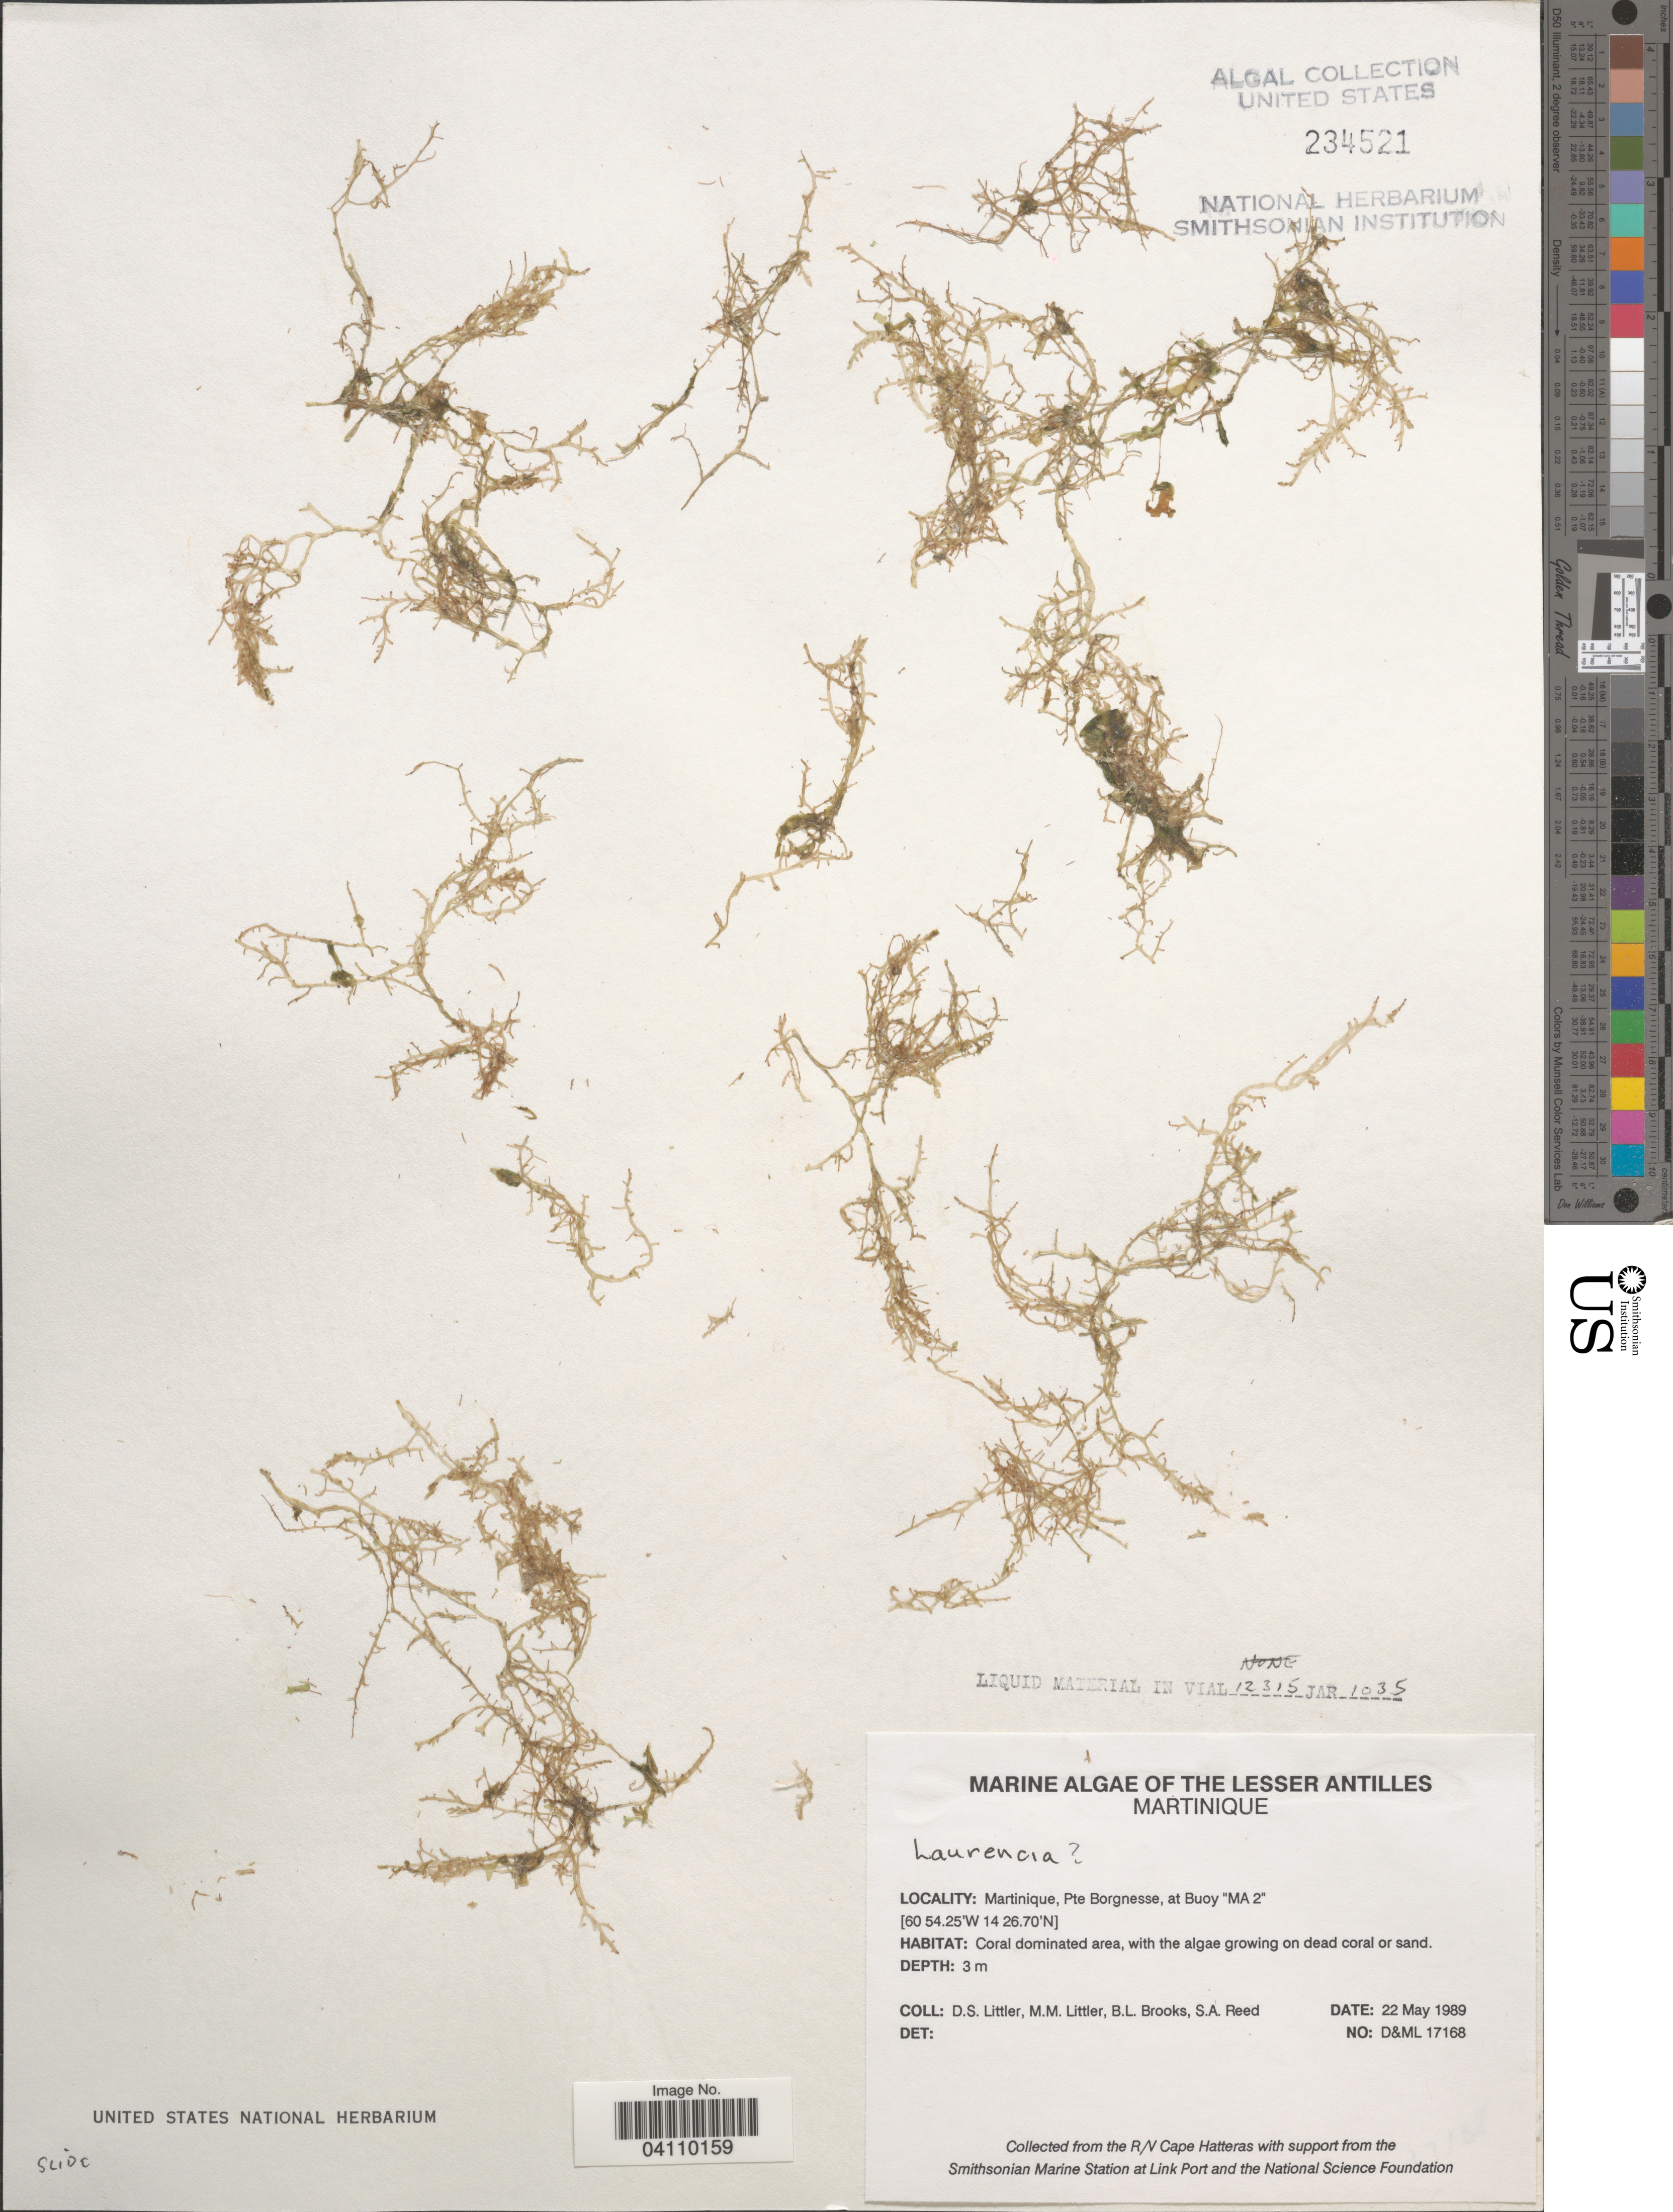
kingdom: Plantae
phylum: Rhodophyta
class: Florideophyceae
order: Ceramiales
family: Rhodomelaceae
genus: Laurencia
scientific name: Laurencia sp.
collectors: D. S. Littler, B. Brooks & S. Reed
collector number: D&ML17168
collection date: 1989-05-22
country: Martinique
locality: The Lesser Antilles. Pte Borgnesse, at Buoy "MA 2".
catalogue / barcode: US 234521